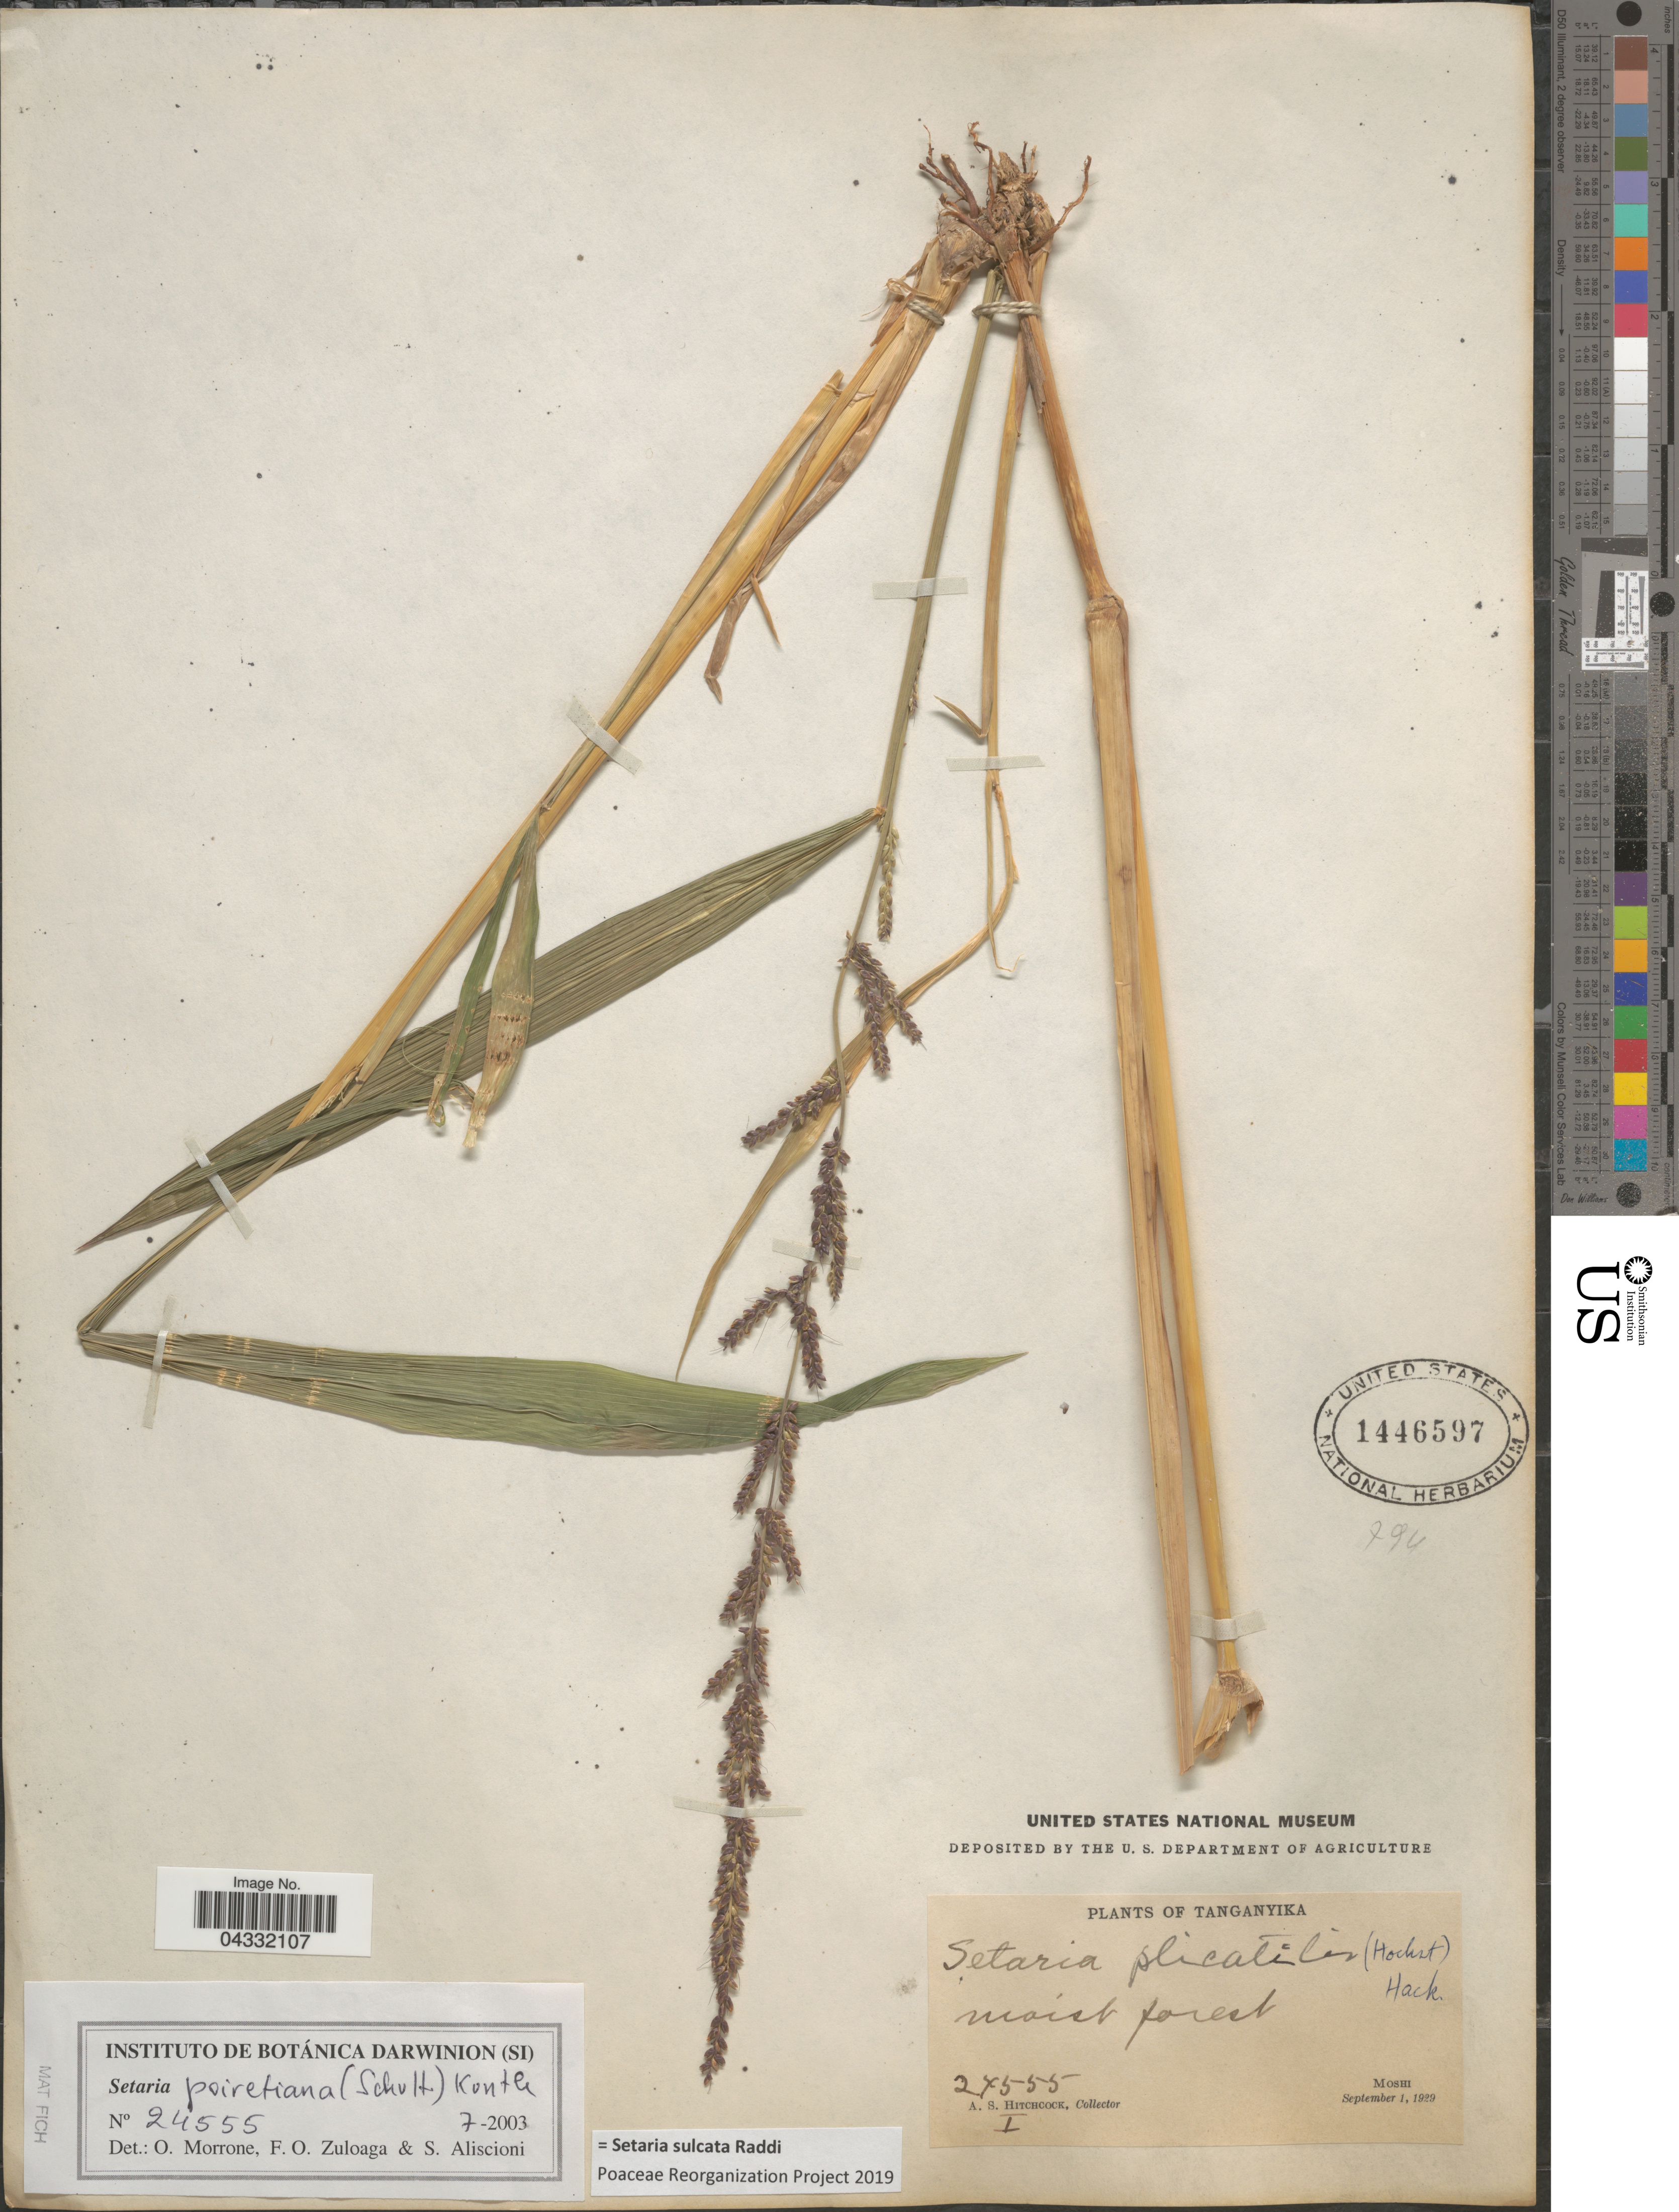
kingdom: Plantae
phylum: Tracheophyta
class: Liliopsida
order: Poales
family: Poaceae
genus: Setaria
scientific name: Setaria sulcata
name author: Raddi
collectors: A. S. Hitchcock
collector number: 24555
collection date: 1929-09-01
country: Tanzania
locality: Tanganyika. Moshi.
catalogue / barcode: US 1446597